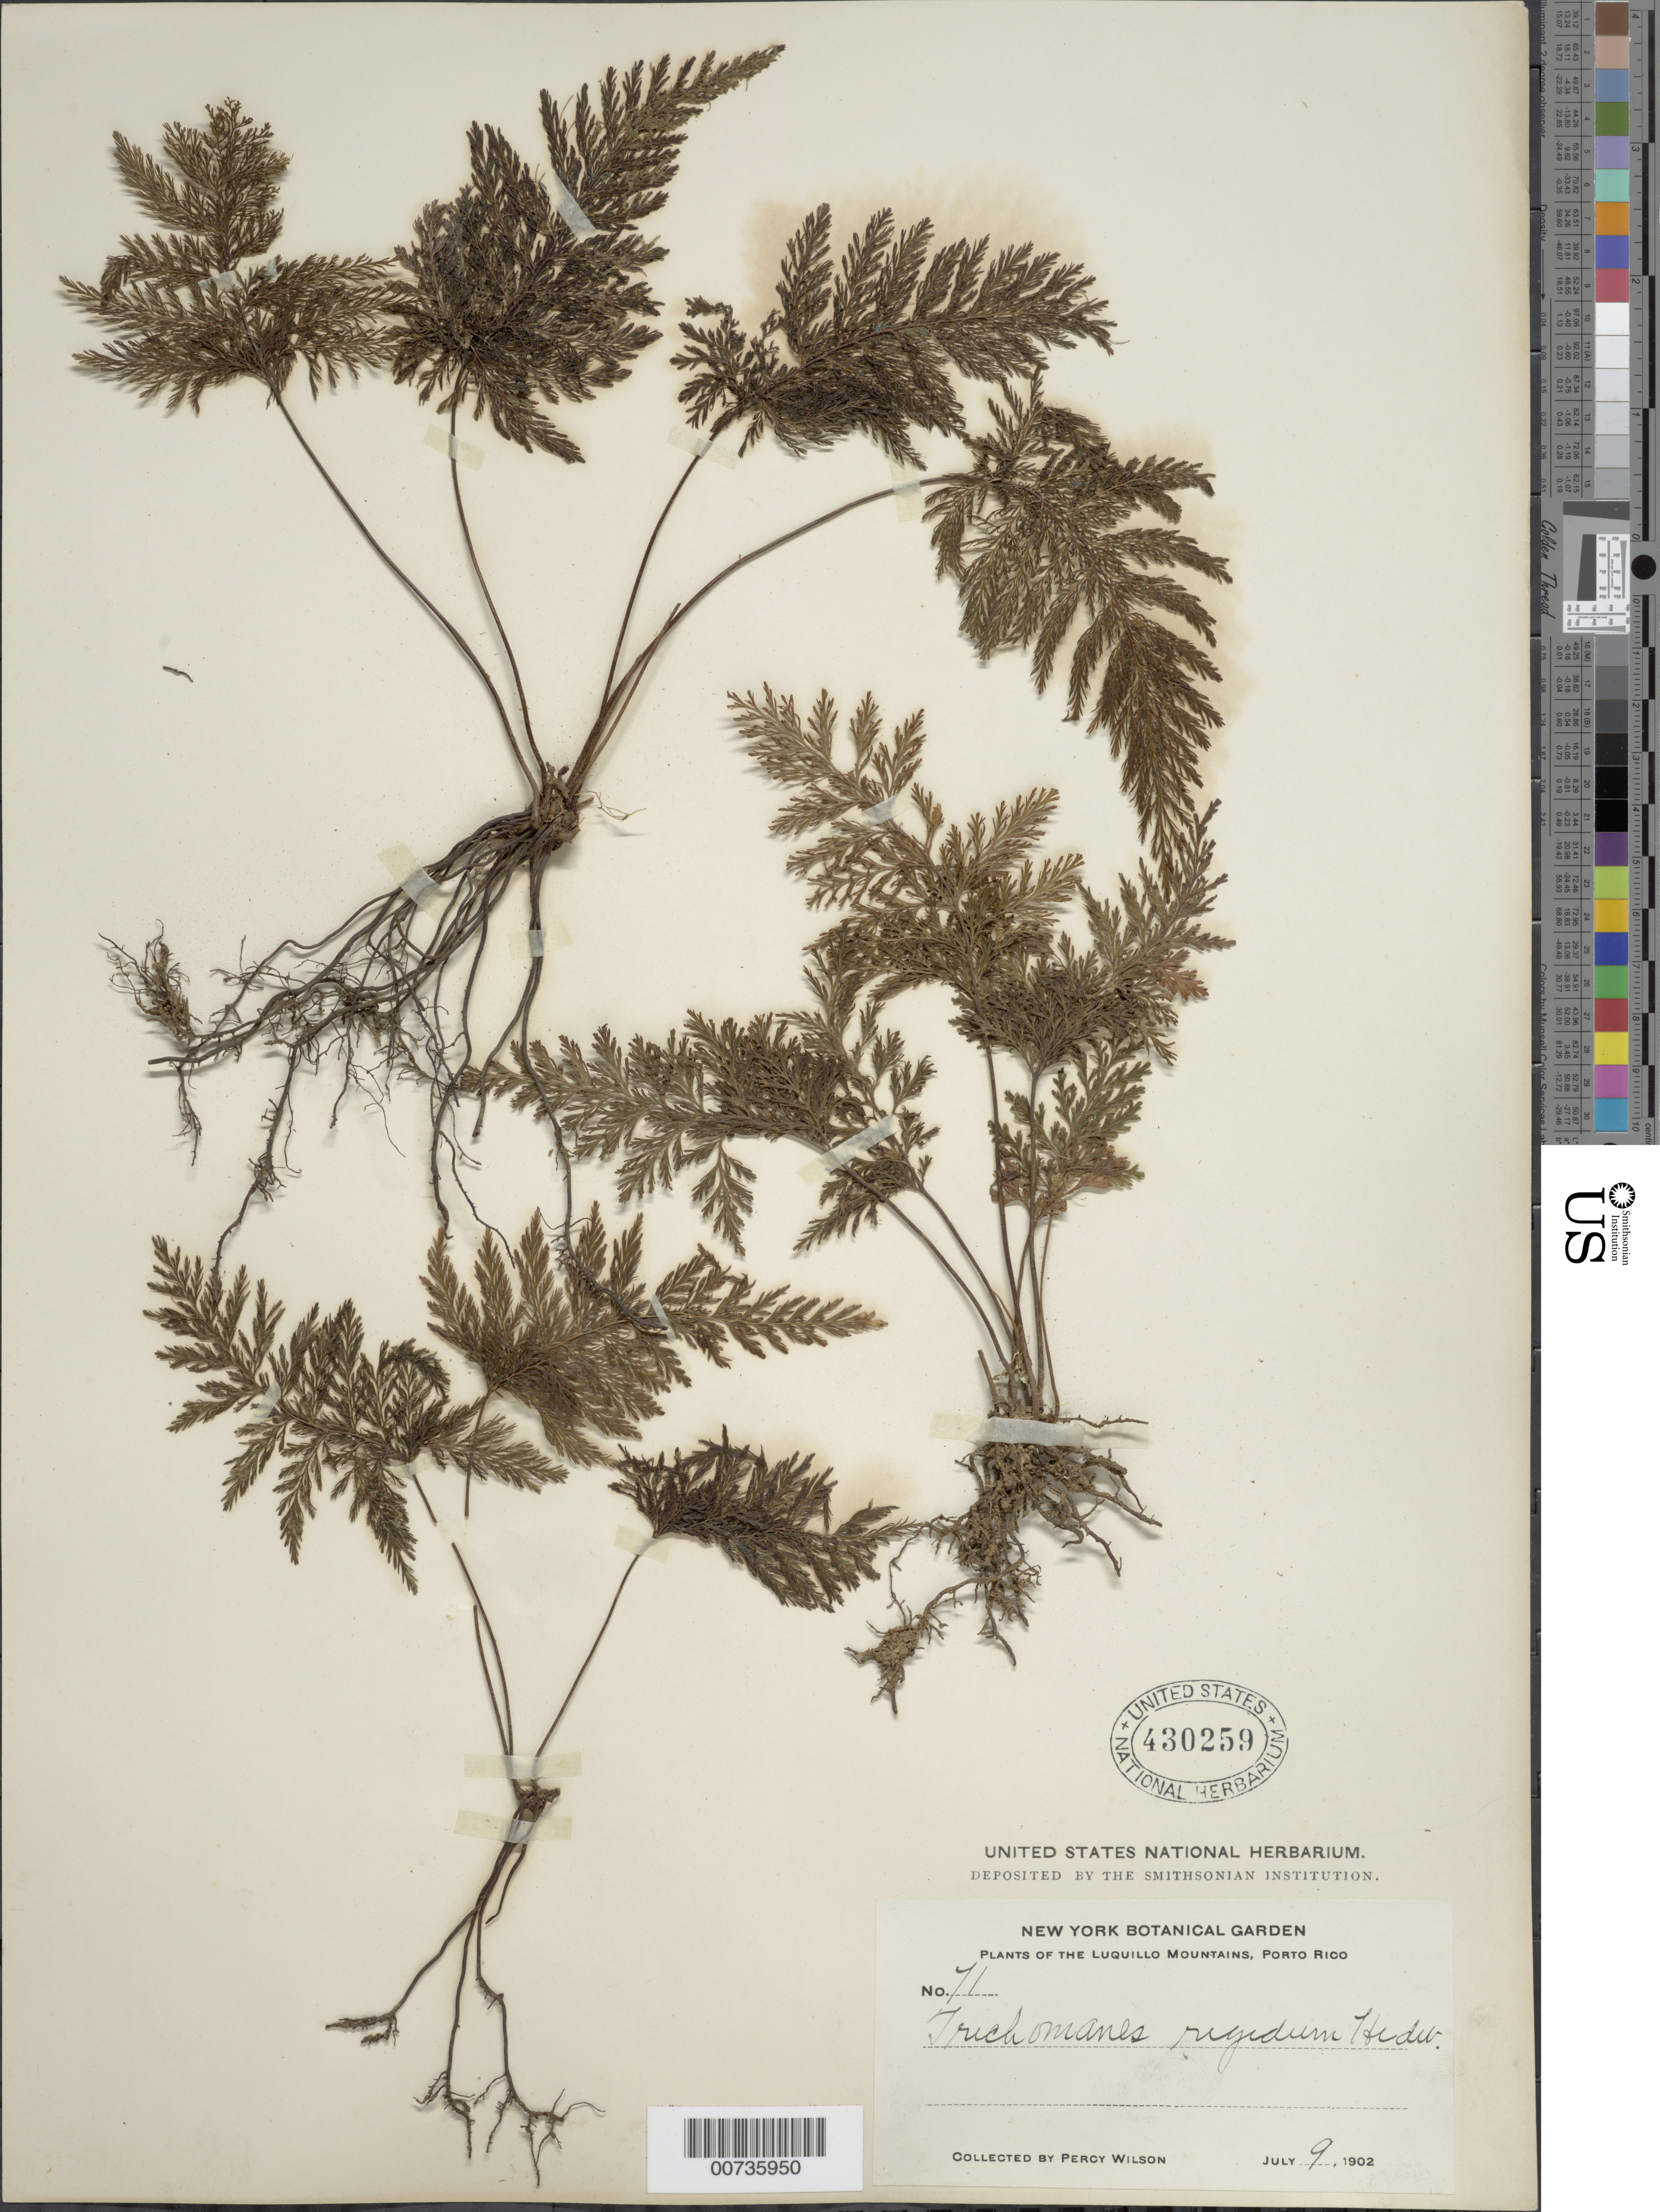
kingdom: Plantae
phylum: Tracheophyta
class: Polypodiopsida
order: Hymenophyllales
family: Hymenophyllaceae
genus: Abrodictyum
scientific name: Abrodictyum rigidum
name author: (Sw.) Ebihara & Dubuisson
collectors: P. Wilson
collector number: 71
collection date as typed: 09 Jul 1902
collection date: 1902-07-09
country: Puerto Rico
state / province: Luquillo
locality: Luquillo Mts.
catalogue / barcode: US 430259